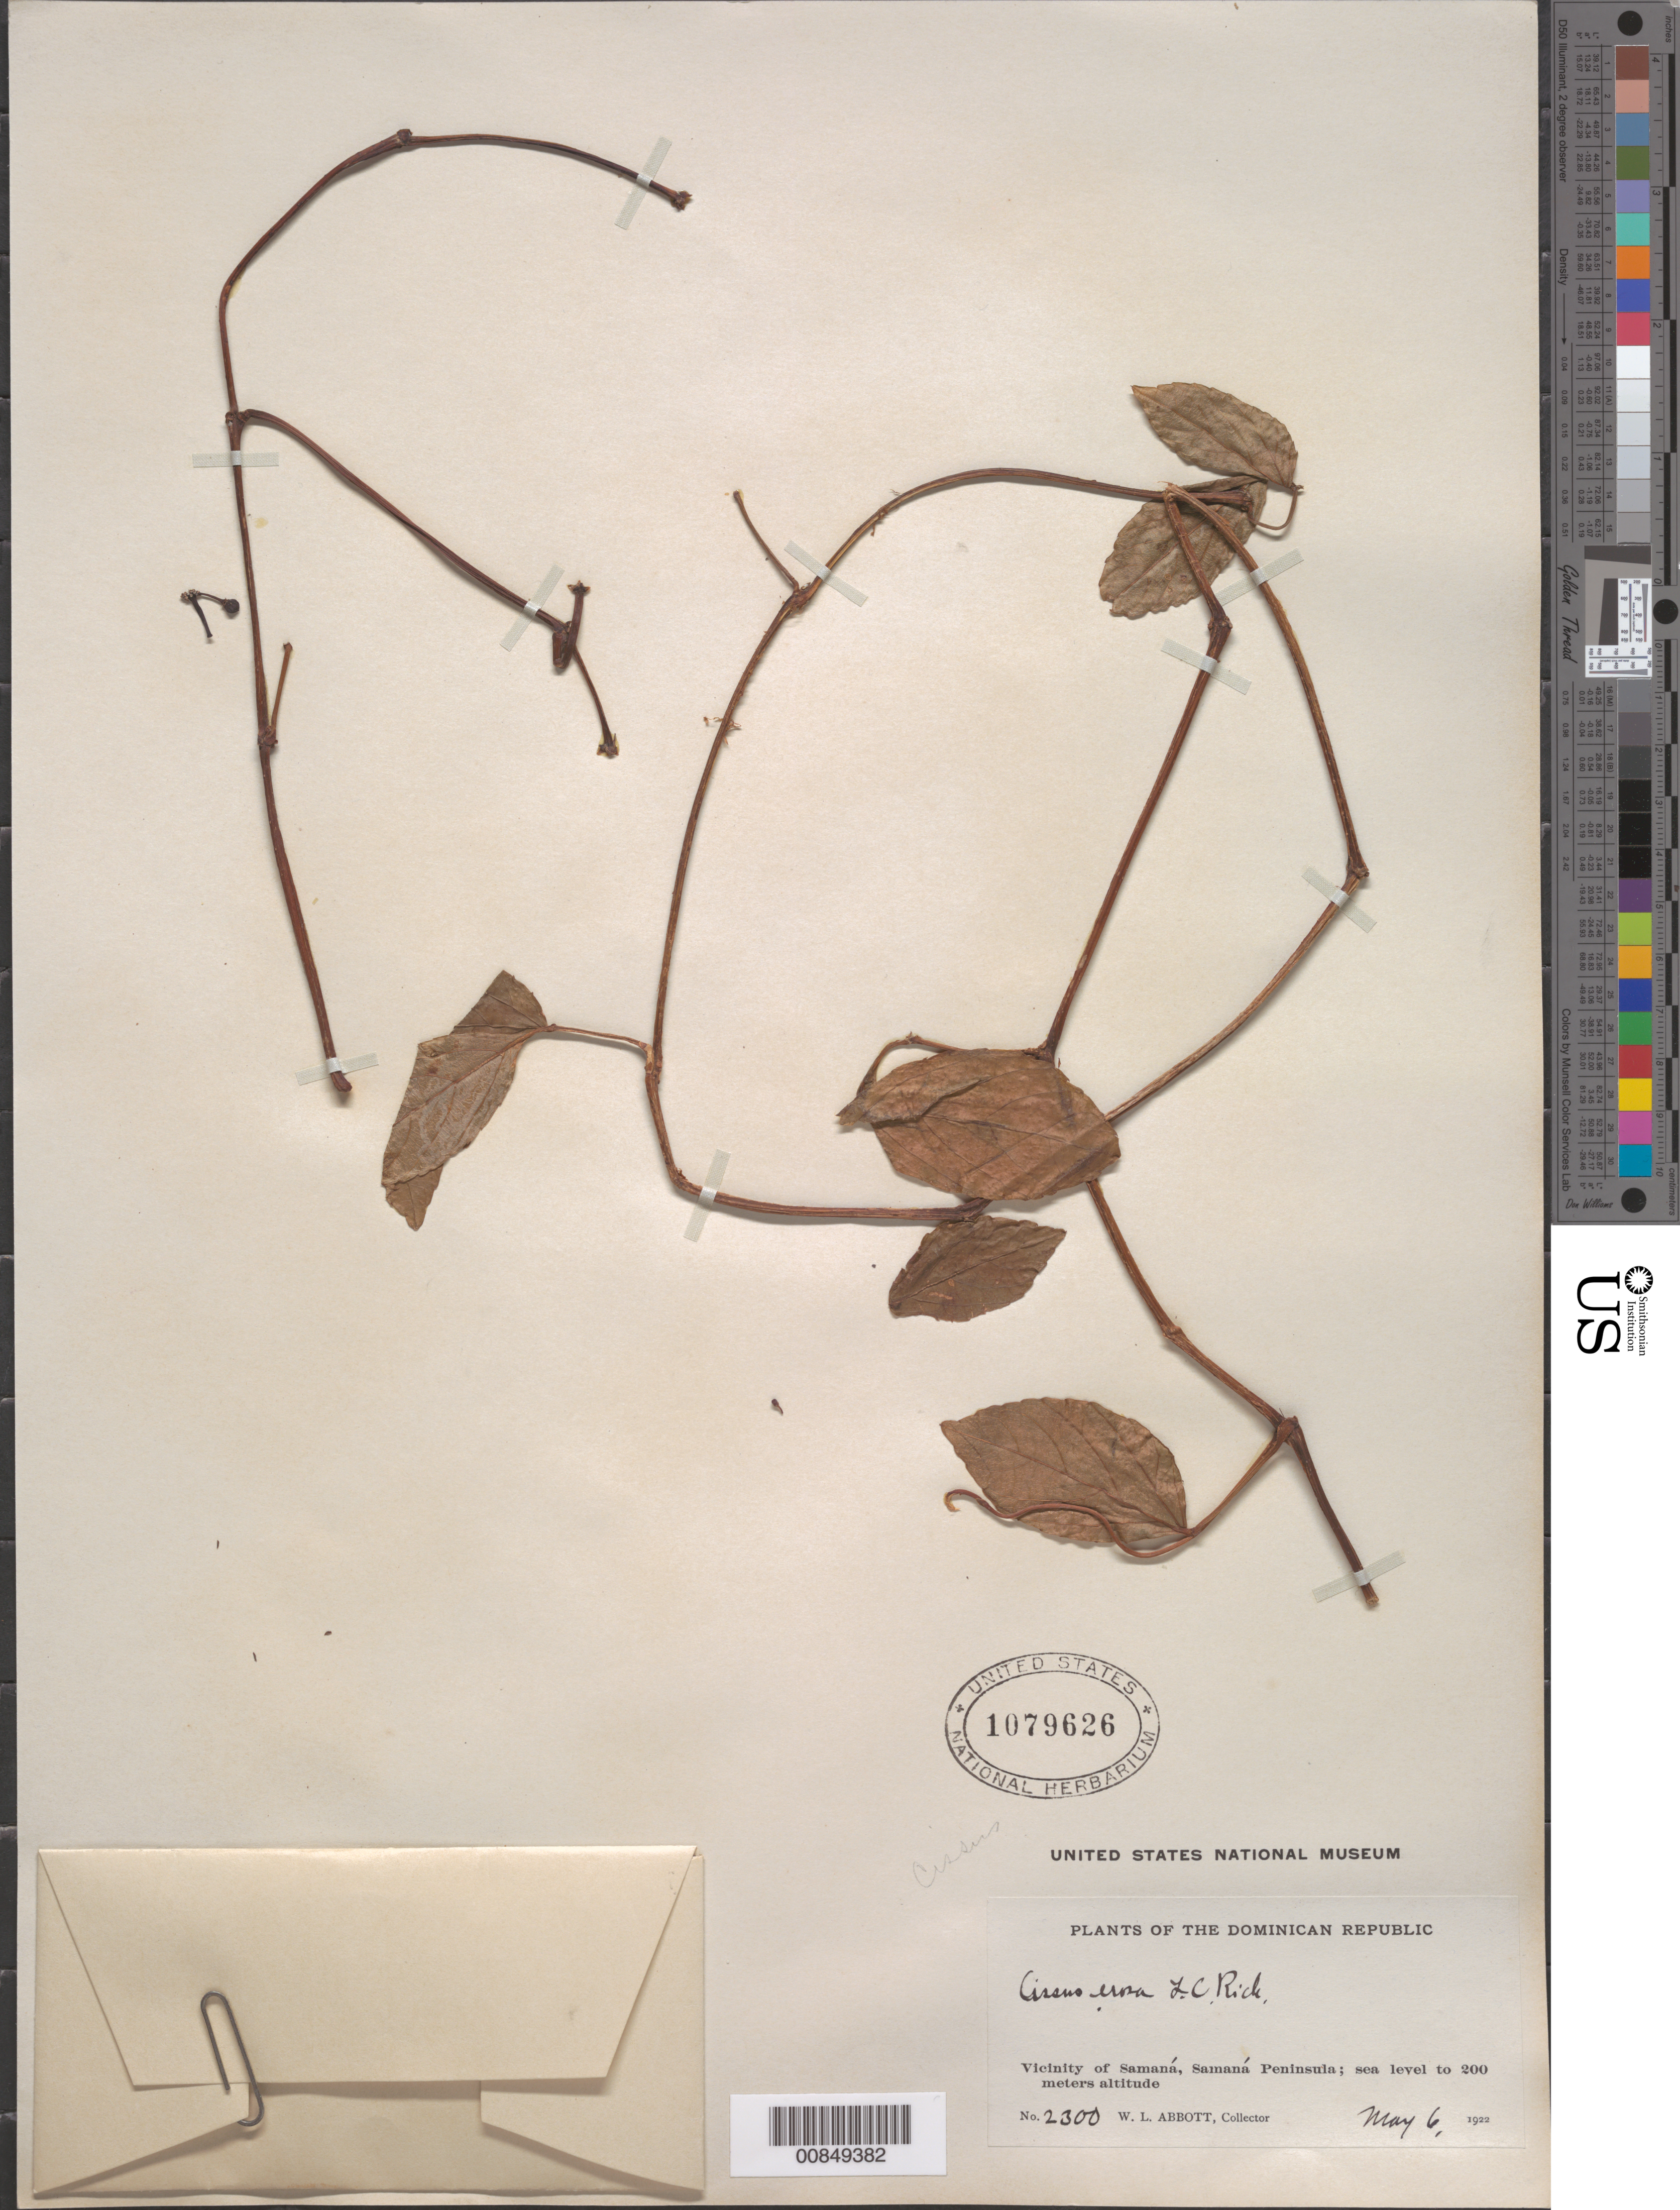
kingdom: Plantae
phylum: Tracheophyta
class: Magnoliopsida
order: Vitales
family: Vitaceae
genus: Cissus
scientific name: Cissus erosa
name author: Rich.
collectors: W. L. Abbott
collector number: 2300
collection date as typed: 06 May 1922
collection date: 1922-05-06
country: Dominican Republic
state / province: Samana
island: Hispaniola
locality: Vicinity of Samaná, Samaná Peninsula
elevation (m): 0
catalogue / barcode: US 1079626